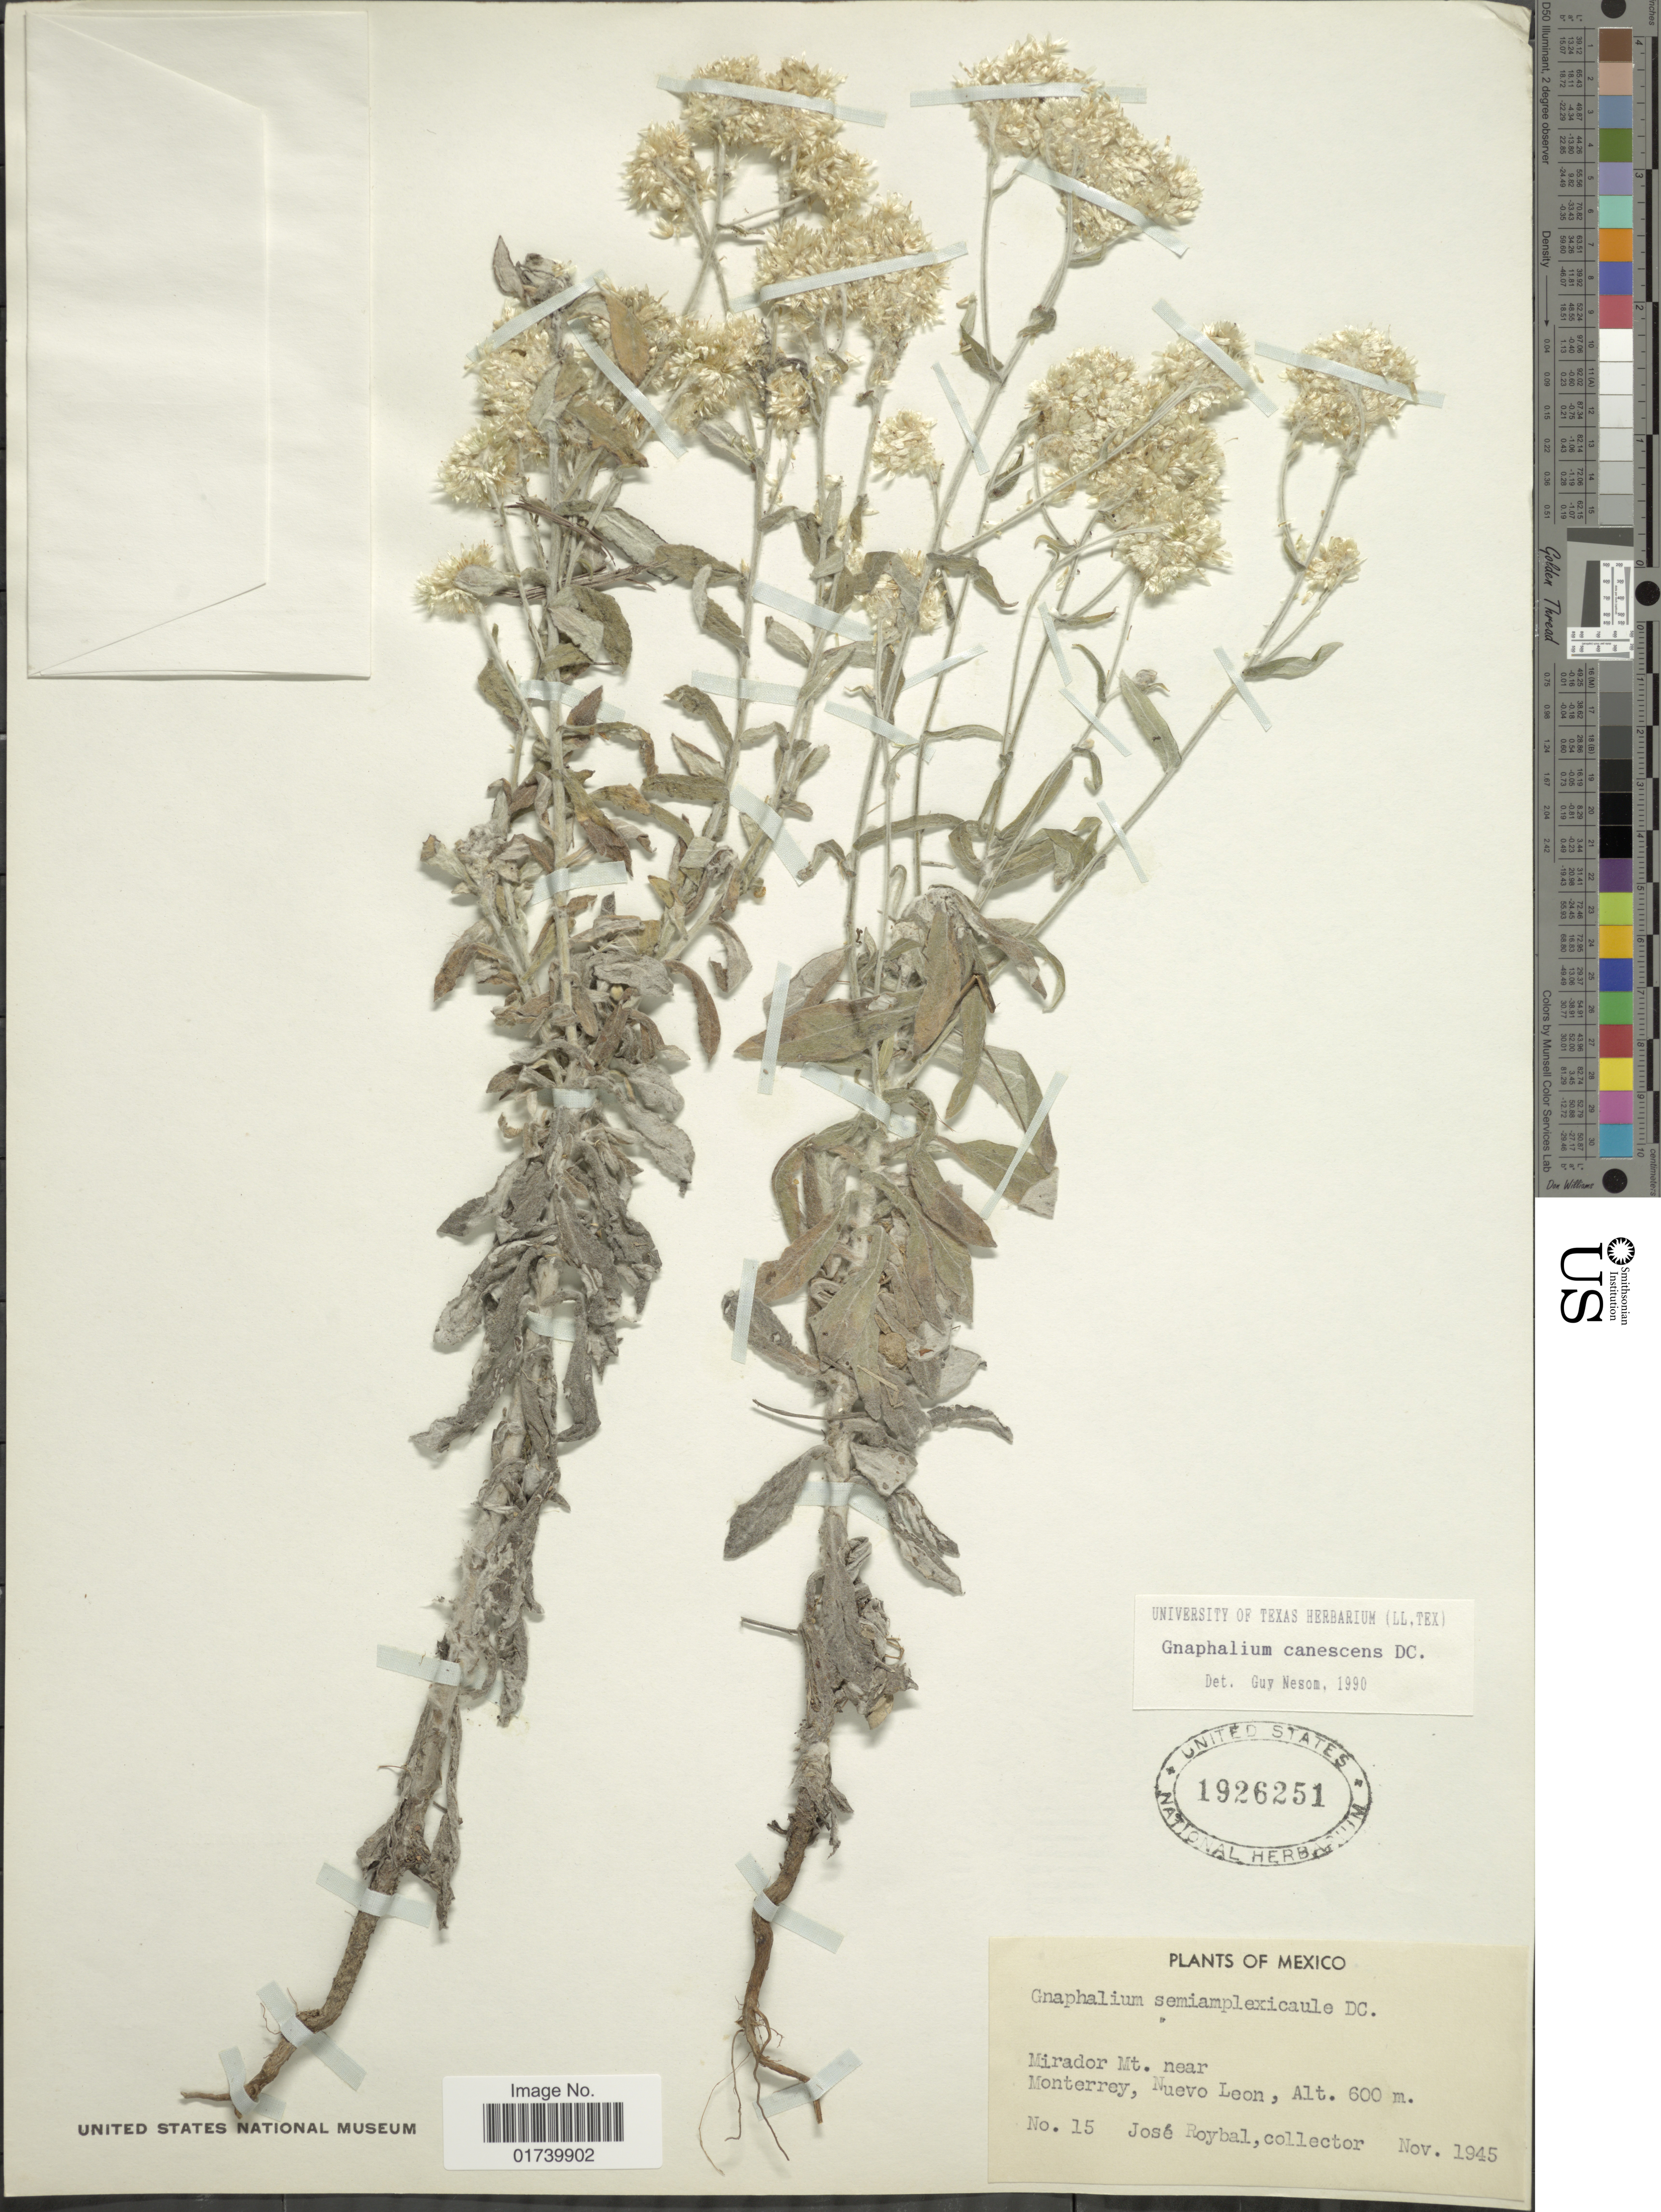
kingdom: Plantae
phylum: Tracheophyta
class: Magnoliopsida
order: Asterales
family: Asteraceae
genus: Pseudognaphalium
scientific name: Pseudognaphalium brachypterum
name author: (DC.) Anderb.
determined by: Nesom, Guy L.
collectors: J. J. Roybal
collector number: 15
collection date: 1945-11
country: Mexico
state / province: Nuevo León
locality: Mirador Mt. near Monterrey, Nuevo Leon.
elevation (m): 600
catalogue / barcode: US 1926251